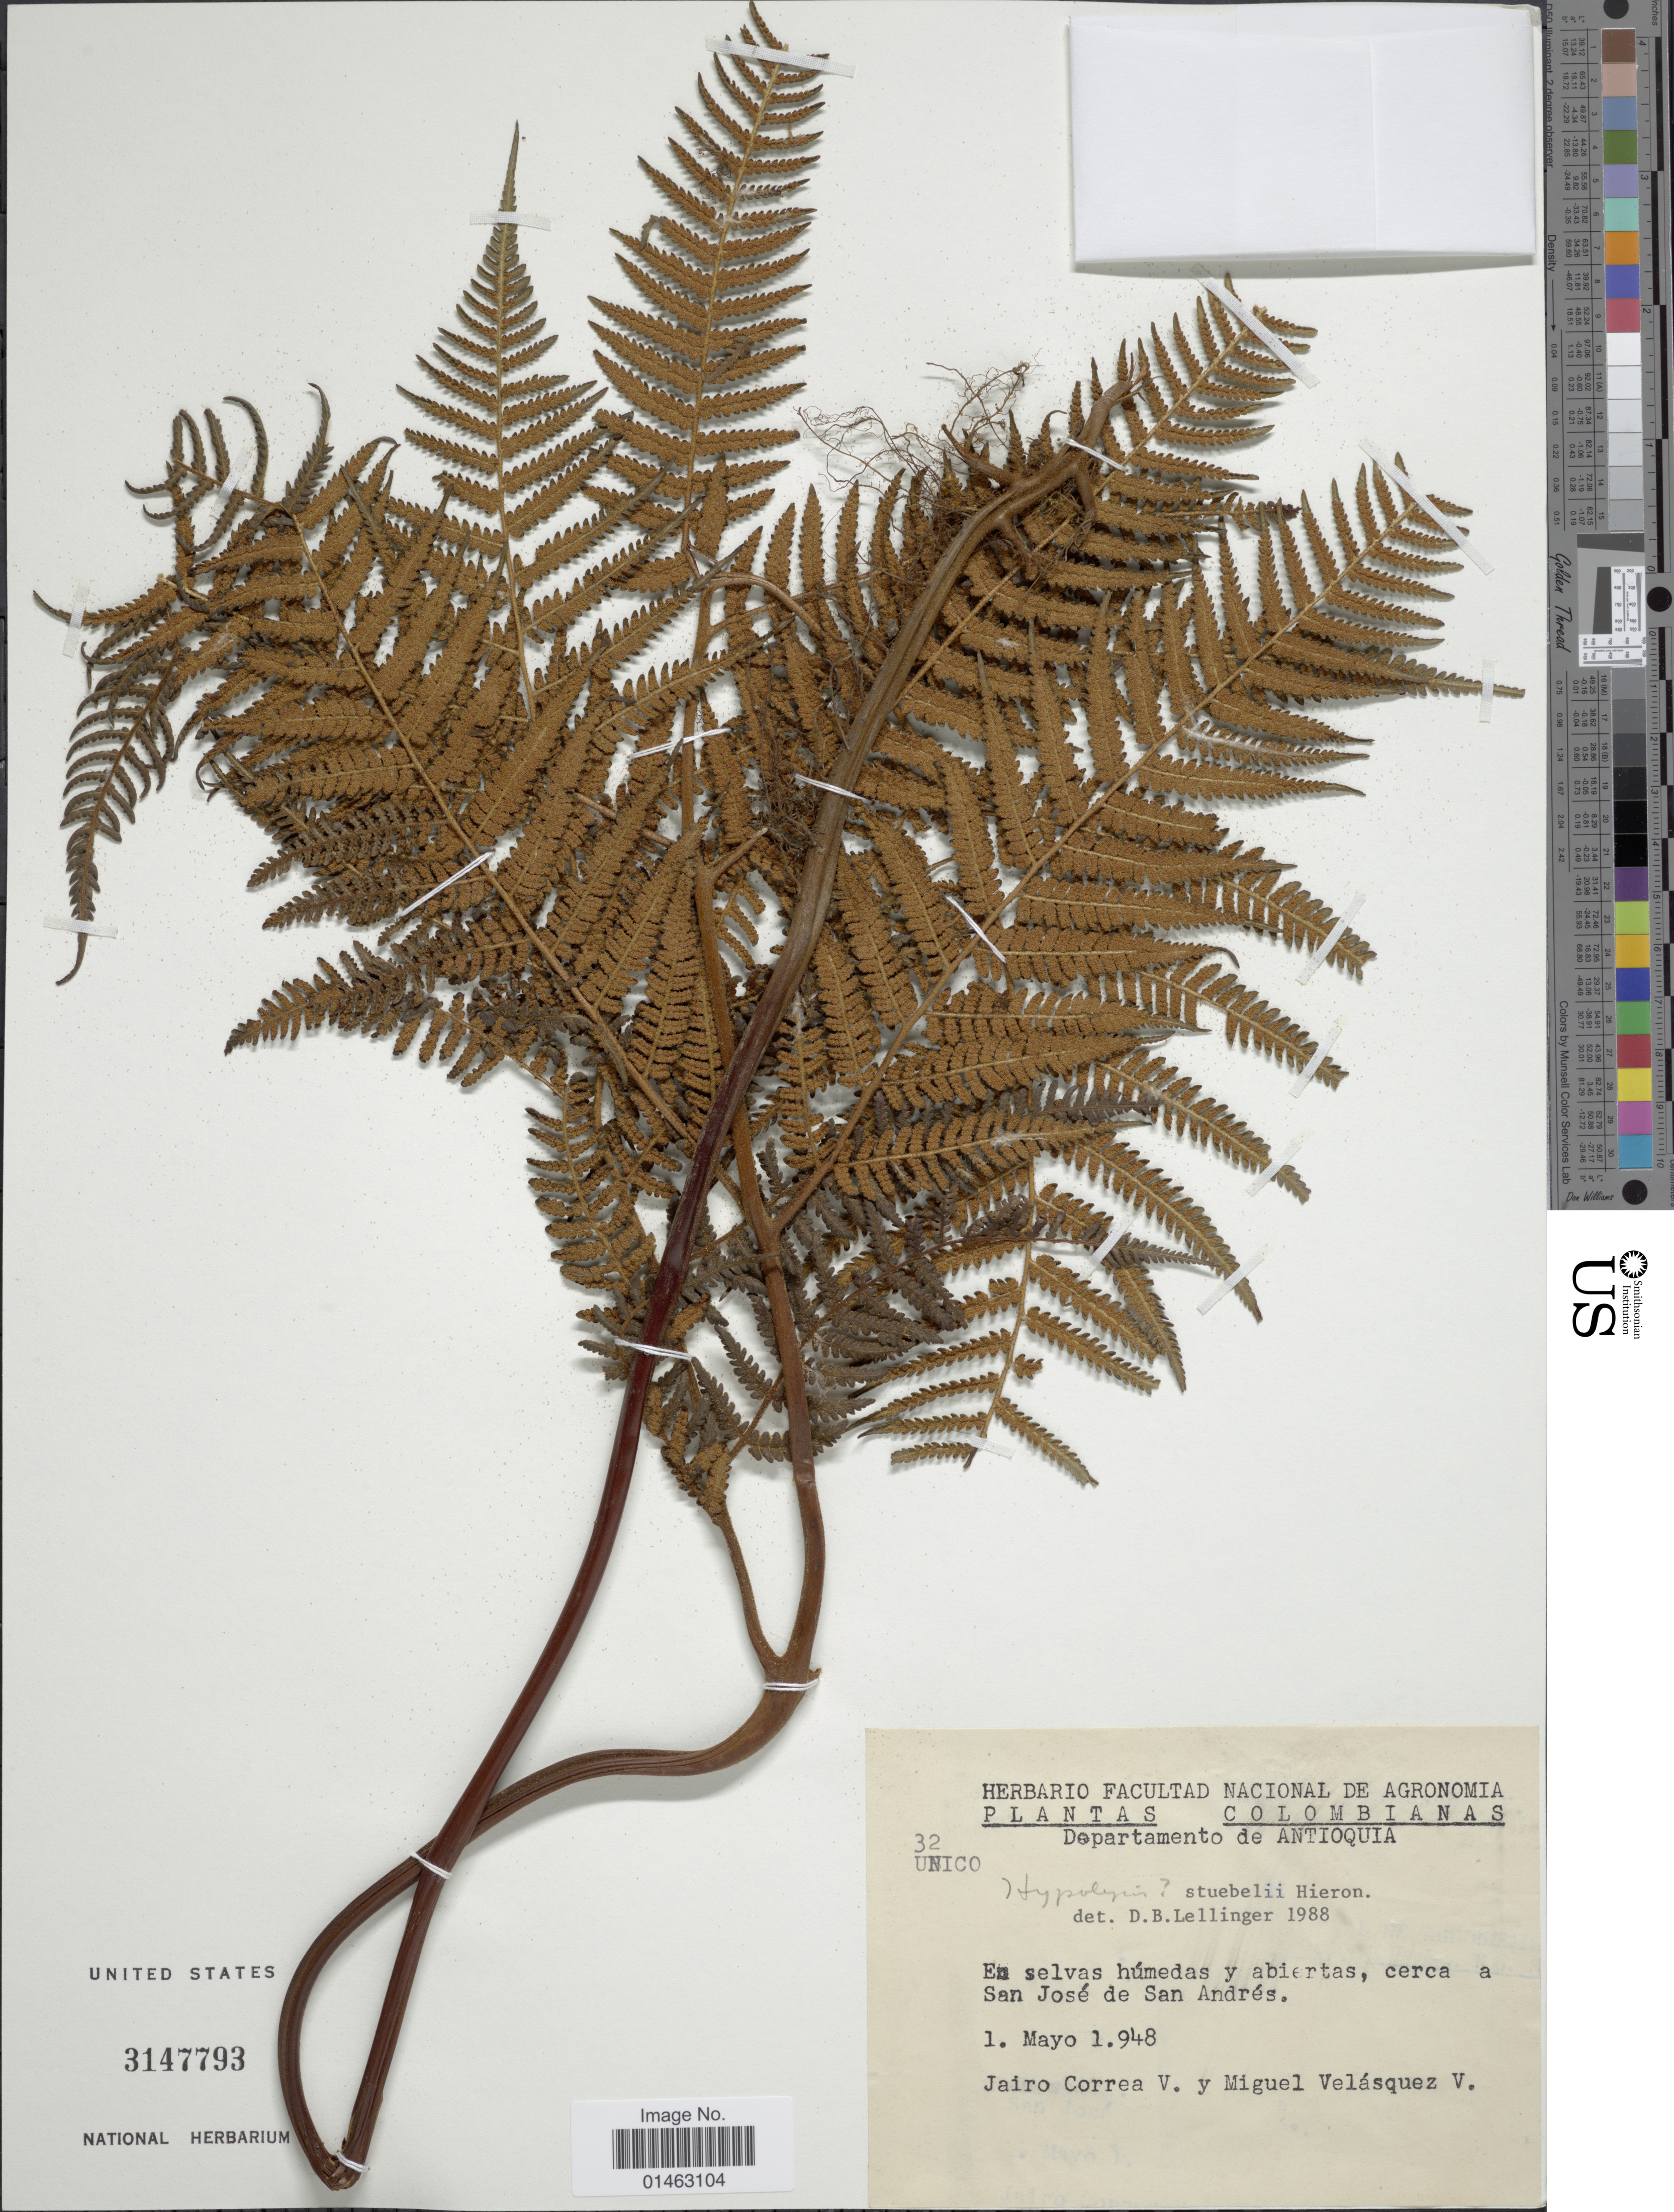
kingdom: Plantae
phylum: Tracheophyta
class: Polypodiopsida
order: Polypodiales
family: Dennstaedtiaceae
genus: Hypolepis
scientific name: Hypolepis steubelii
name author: Hieron.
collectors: J. Correa & M. Velasquez V.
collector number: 32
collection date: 1948-05-01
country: Colombia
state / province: Antioquia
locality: El selvas húmedas y abiertas, cerca a San José de San Andrés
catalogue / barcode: US 3147793